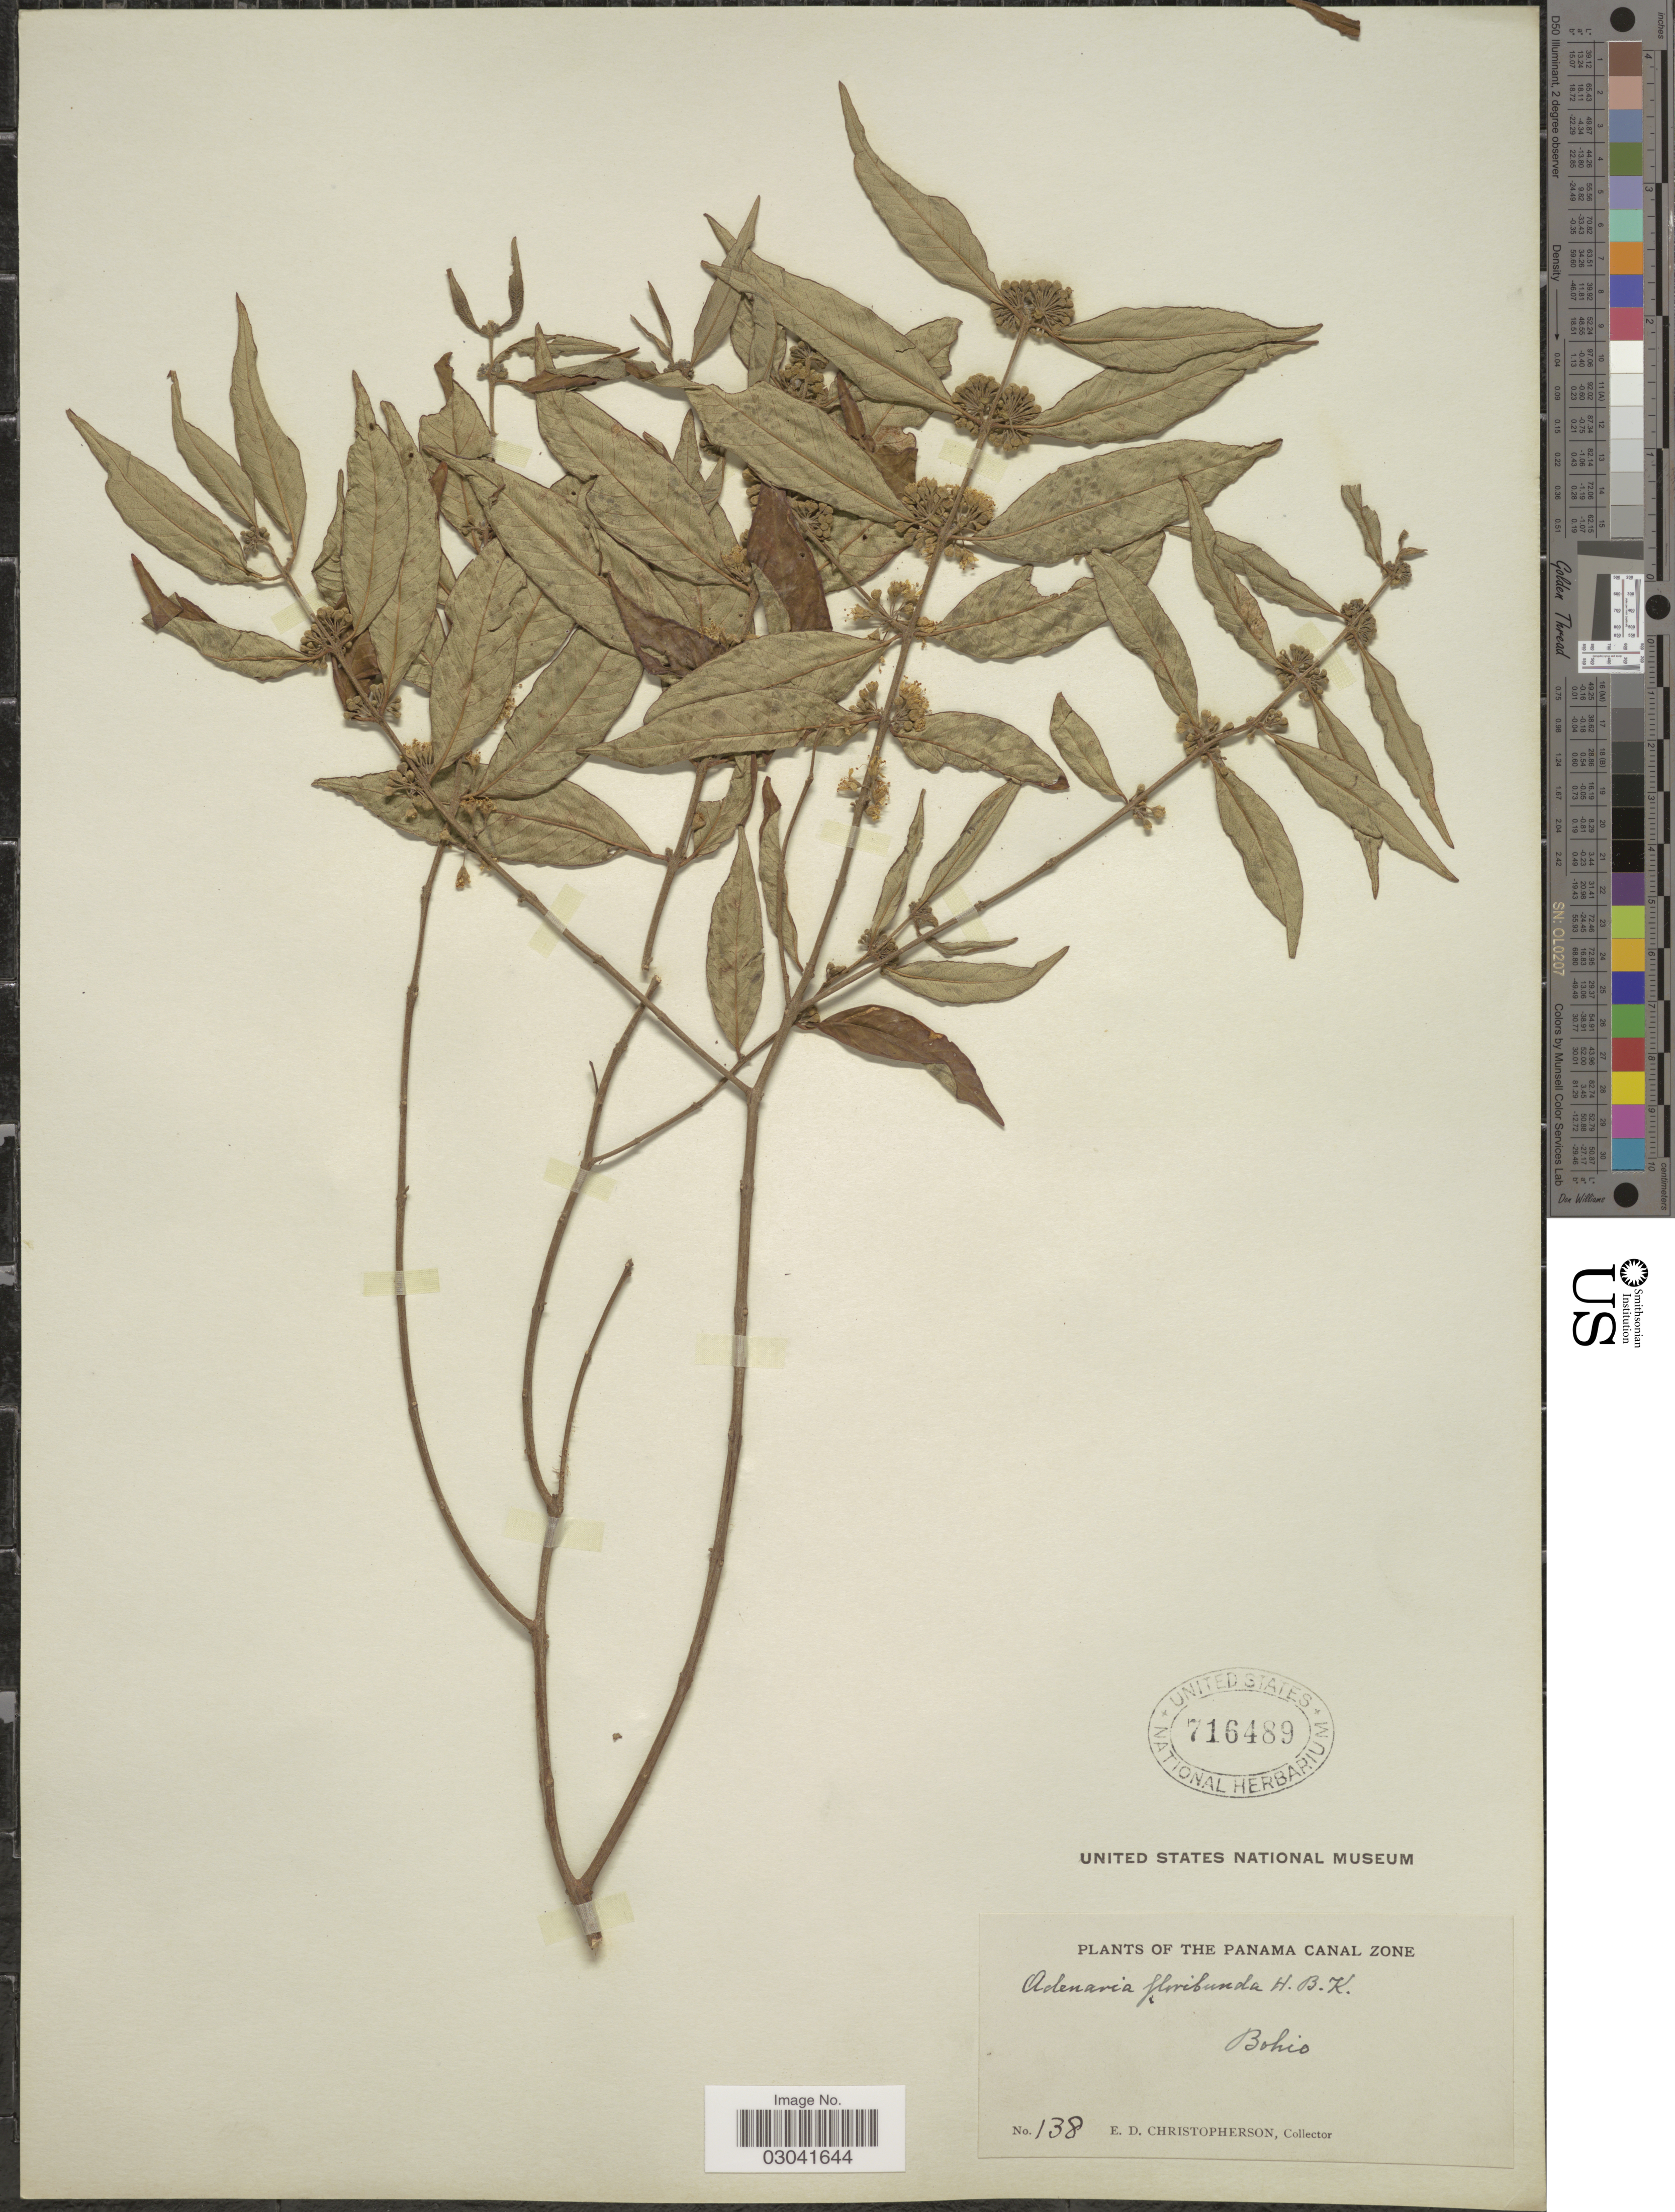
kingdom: Plantae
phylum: Tracheophyta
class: Magnoliopsida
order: Myrtales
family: Lythraceae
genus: Adenaria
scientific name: Adenaria floribunda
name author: Kunth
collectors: E. Christopherson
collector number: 138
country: Panama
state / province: Colón / Panamá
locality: The Panama Canal Zone. Bohio.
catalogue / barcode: US 716489